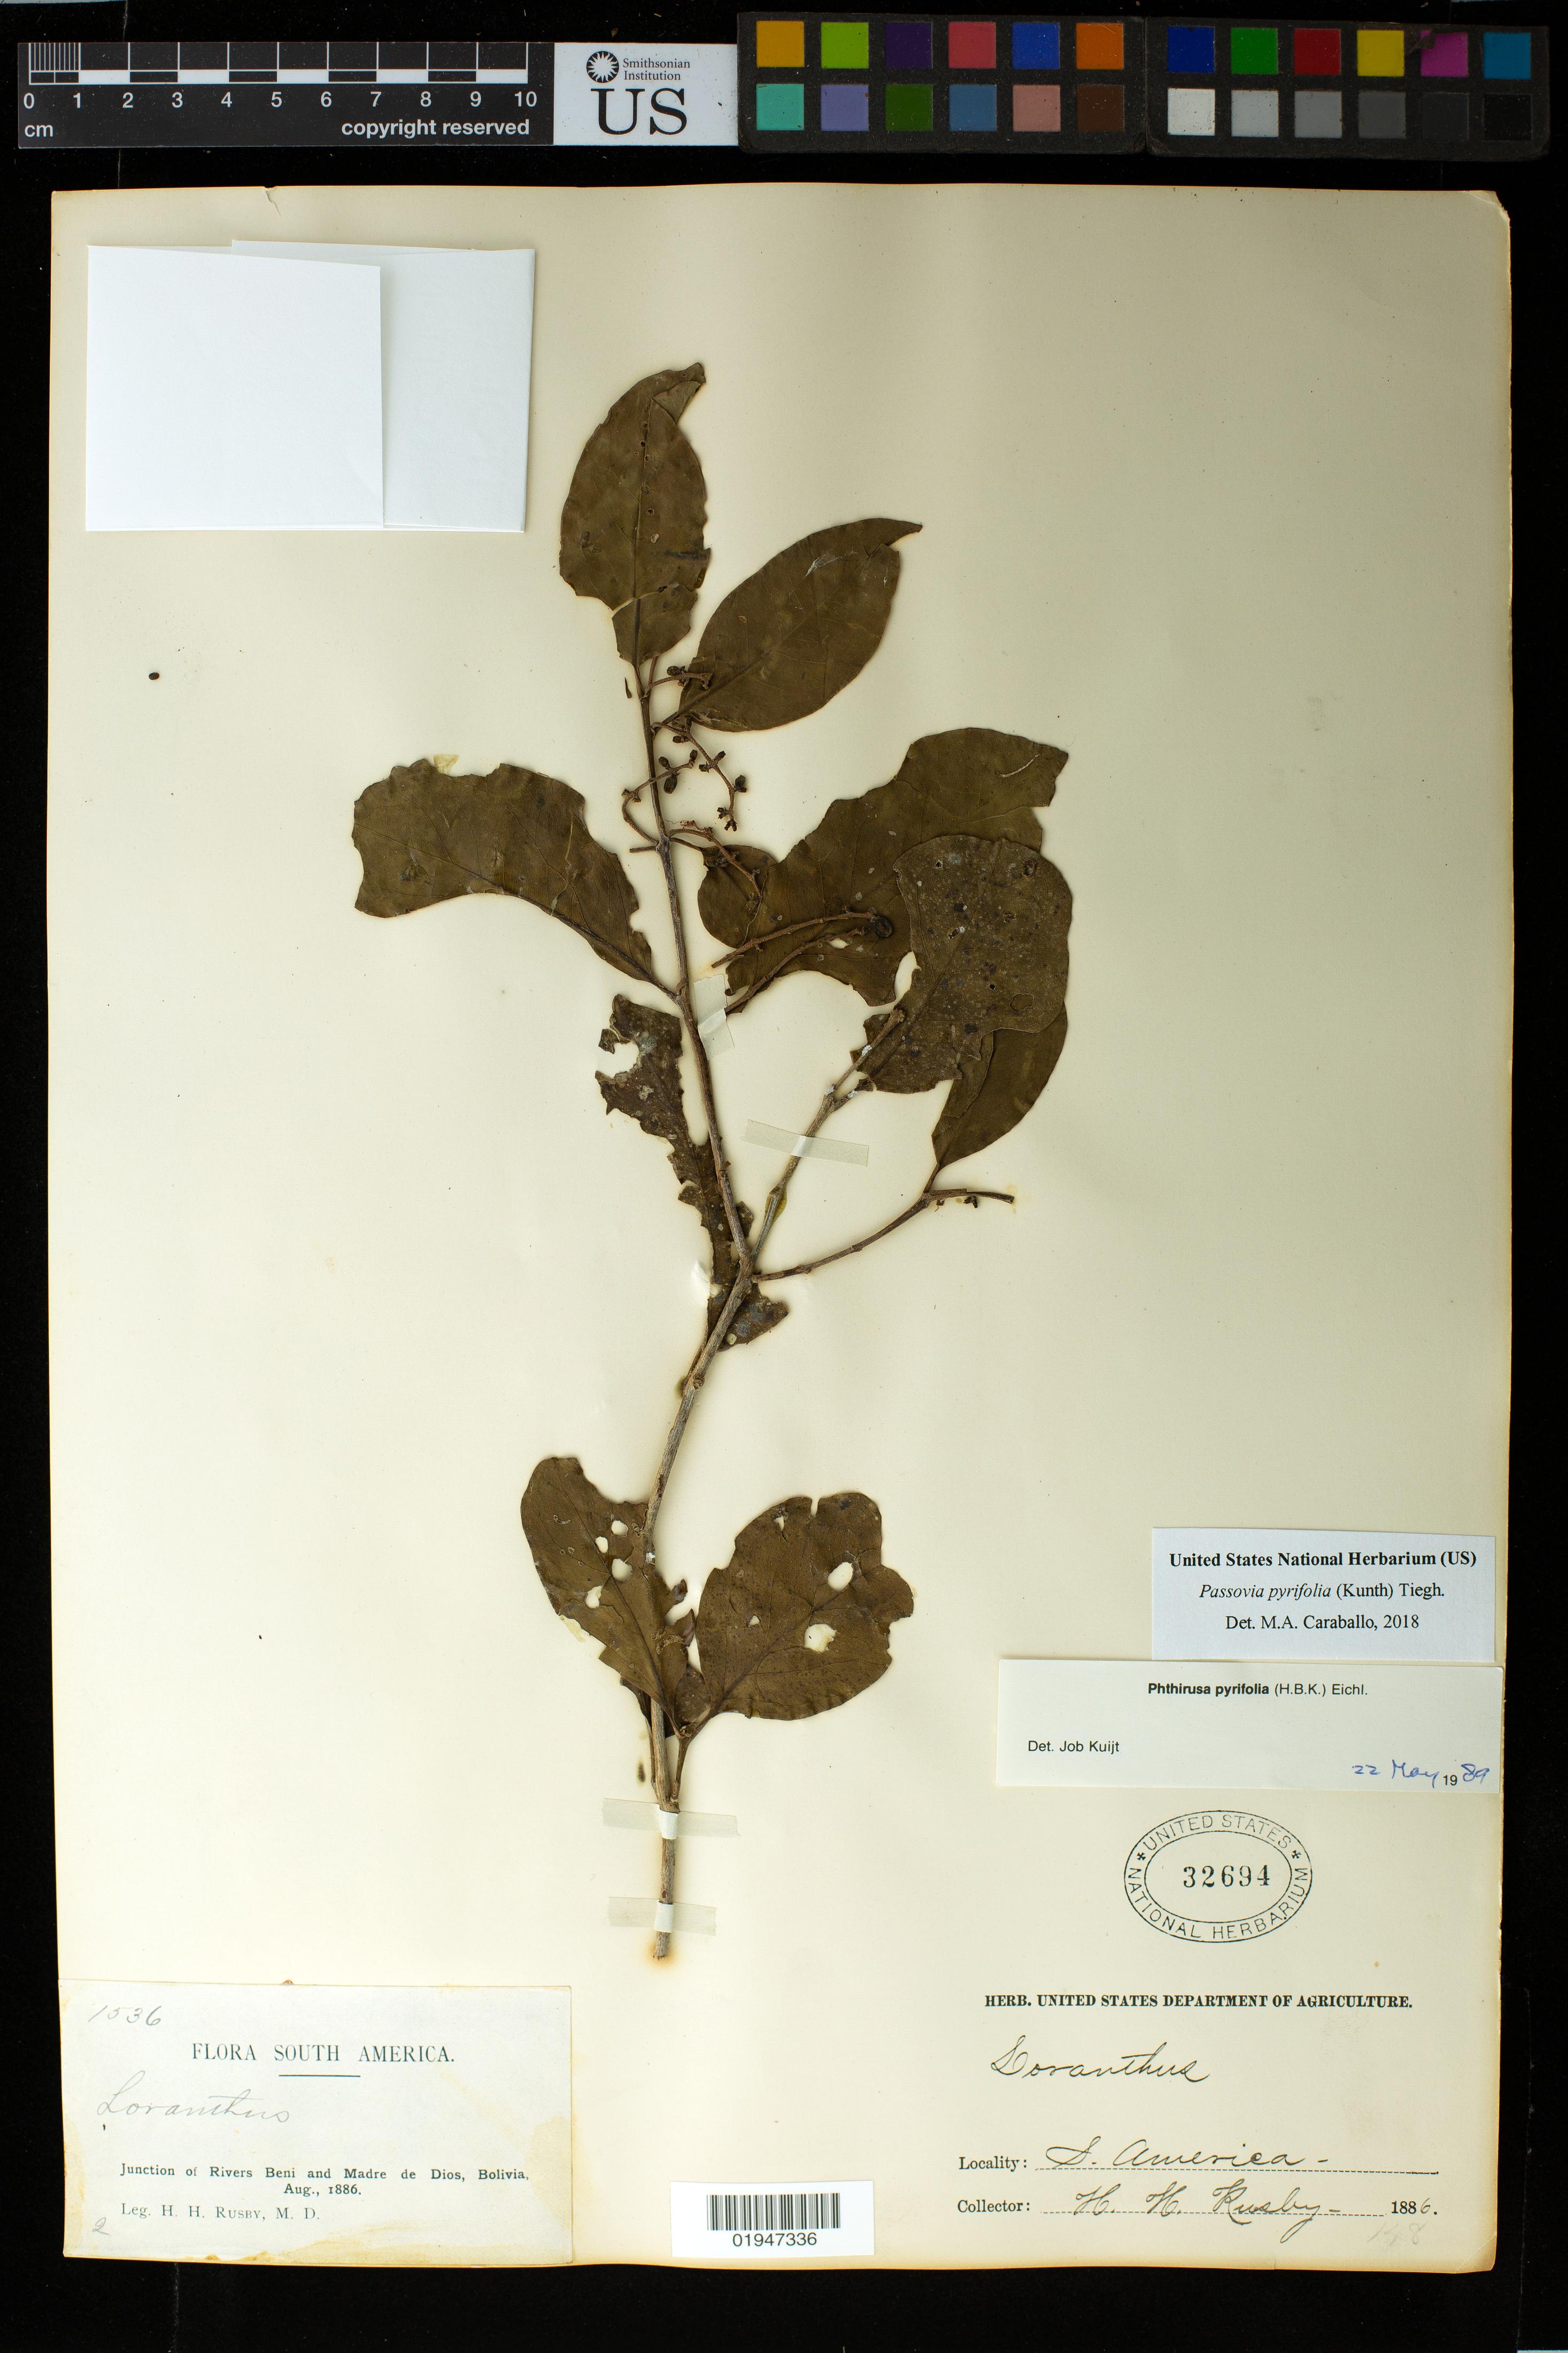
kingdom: Plantae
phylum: Tracheophyta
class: Magnoliopsida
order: Santalales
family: Loranthaceae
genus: Passovia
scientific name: Passovia pyrifolia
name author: (Kunth) Tiegh.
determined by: Caraballo-Ortiz, Marcos A., (MISS), University of Mississippi (UNITED STATES)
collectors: H. H. Rusby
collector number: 1536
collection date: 1886-08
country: Bolivia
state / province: Beni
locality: Junction of Rivers Beni and Madre de Dios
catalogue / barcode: US 32694